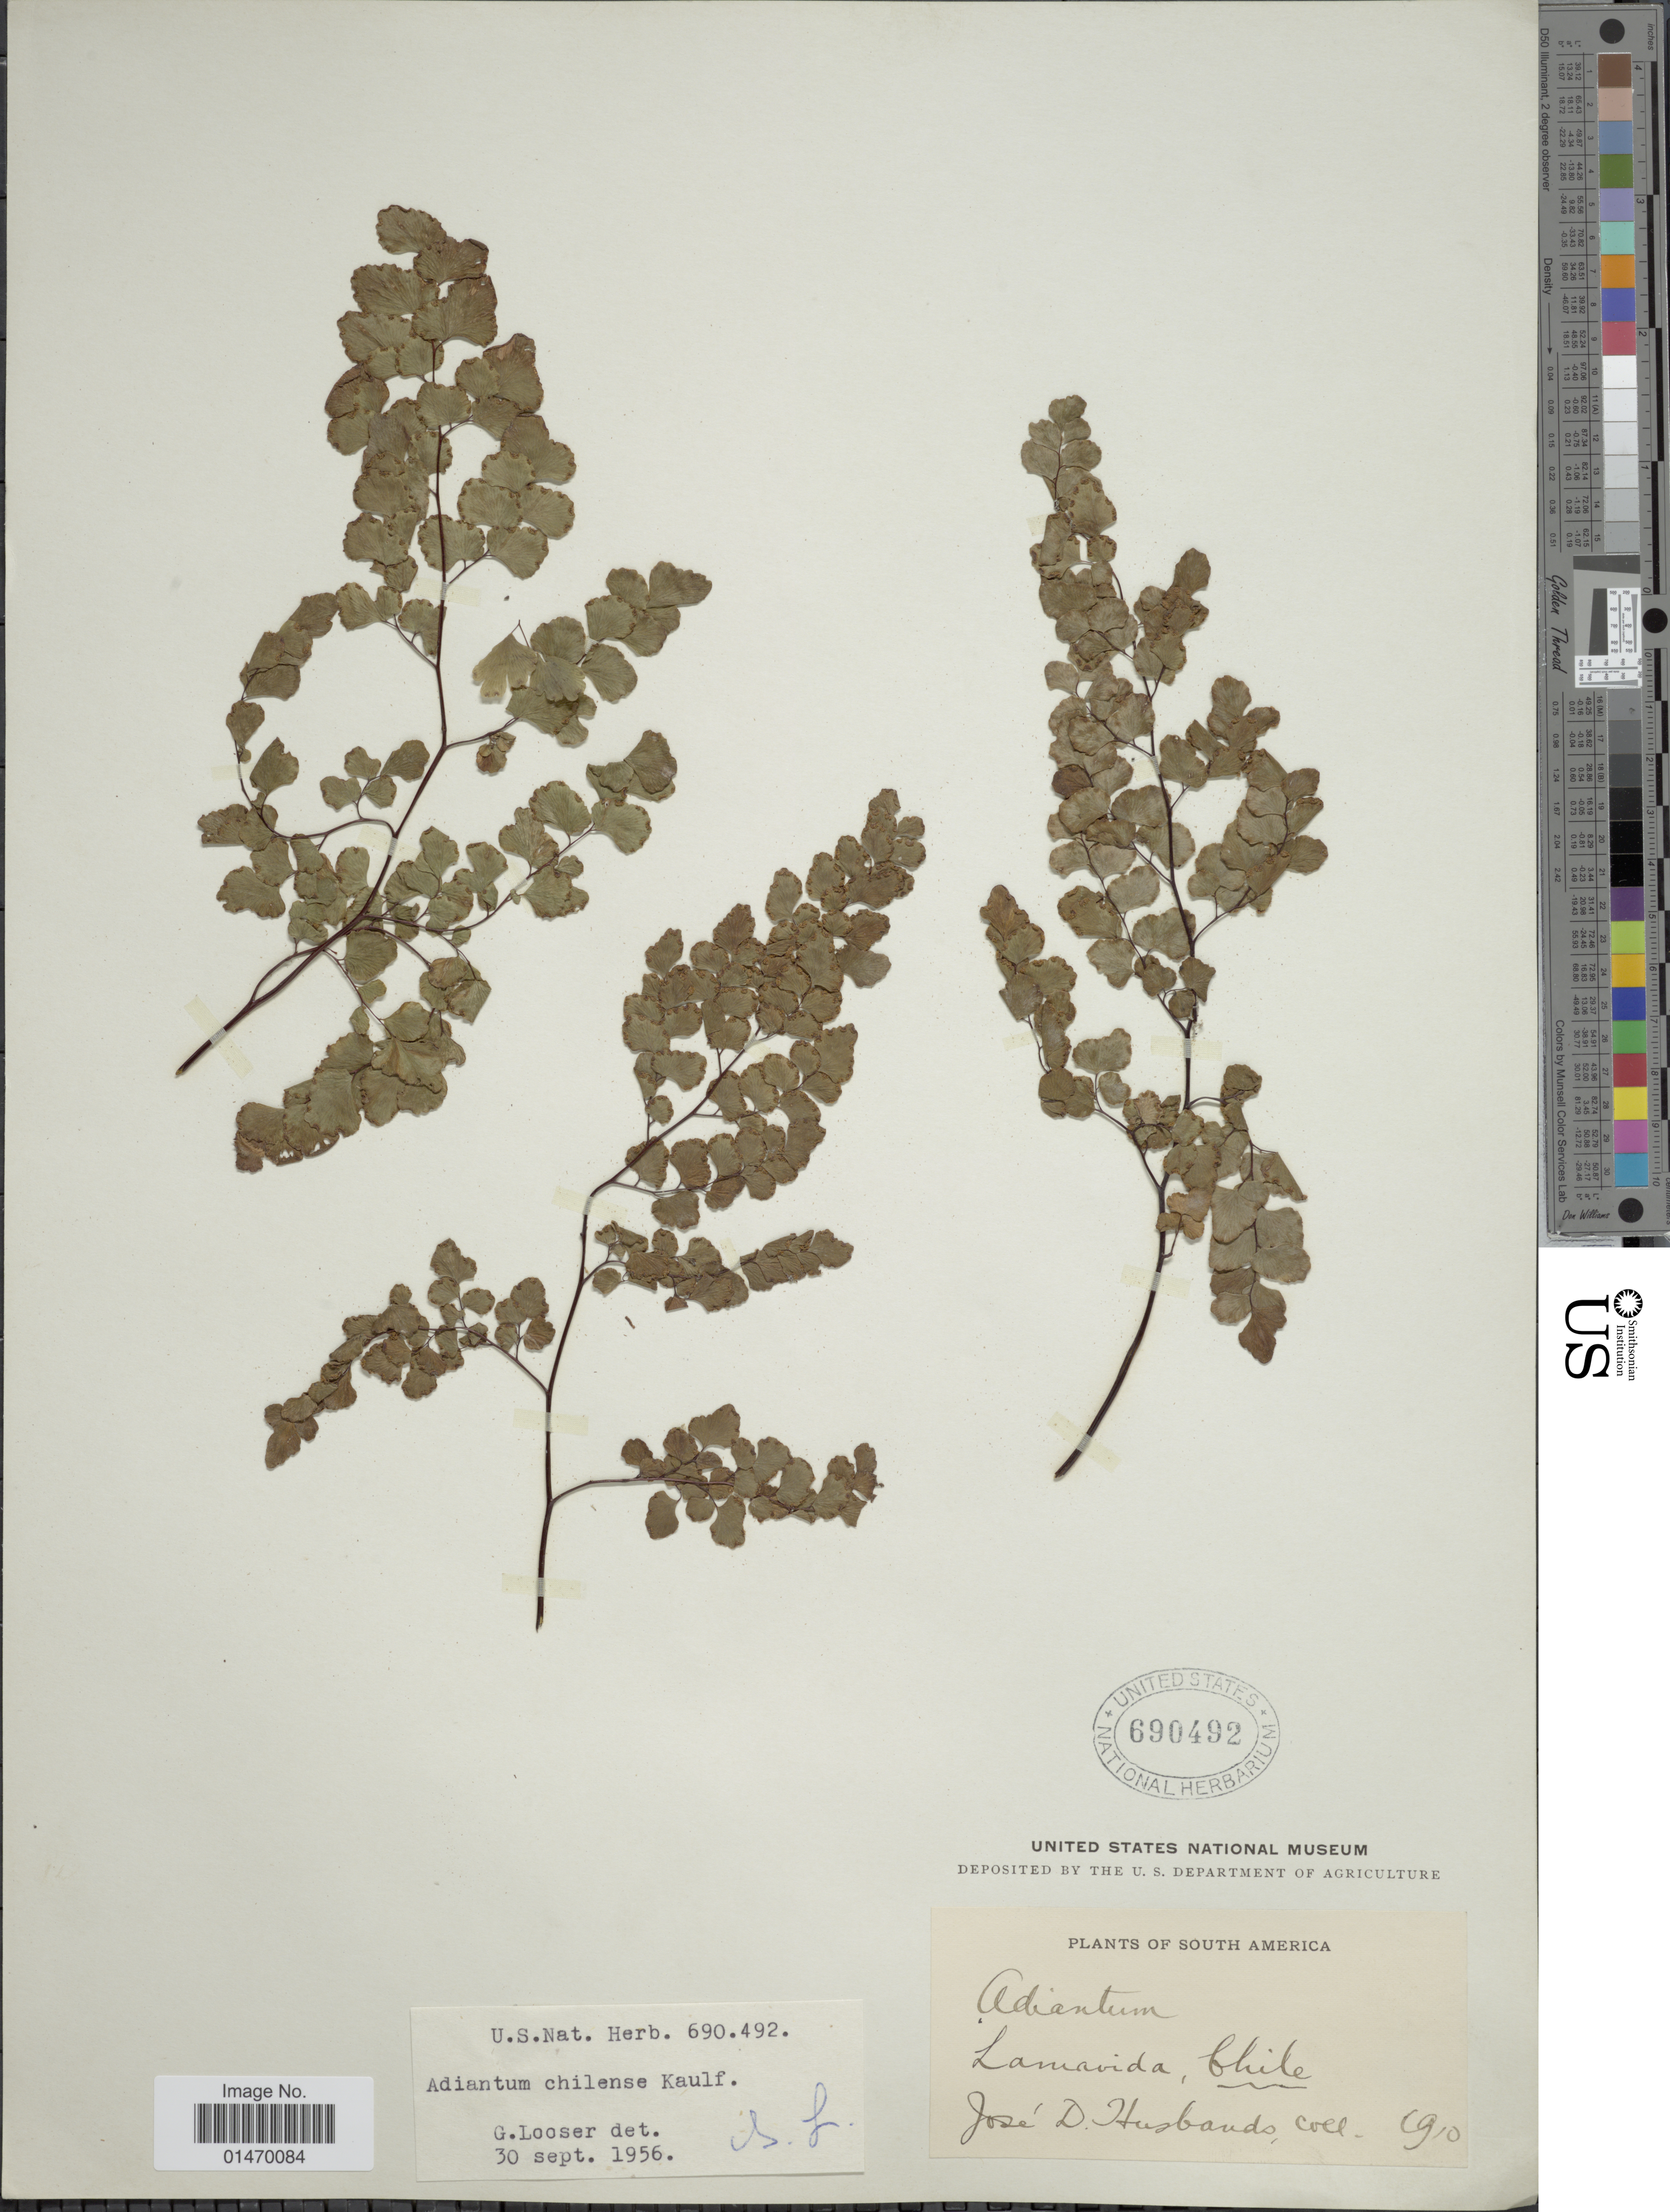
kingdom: Plantae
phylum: Tracheophyta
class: Polypodiopsida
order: Polypodiales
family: Pteridaceae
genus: Adiantum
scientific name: Adiantum chilense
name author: Kaulf.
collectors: J. Husbands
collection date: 1910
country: Chile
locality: South America, Lamavida.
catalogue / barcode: US 690492